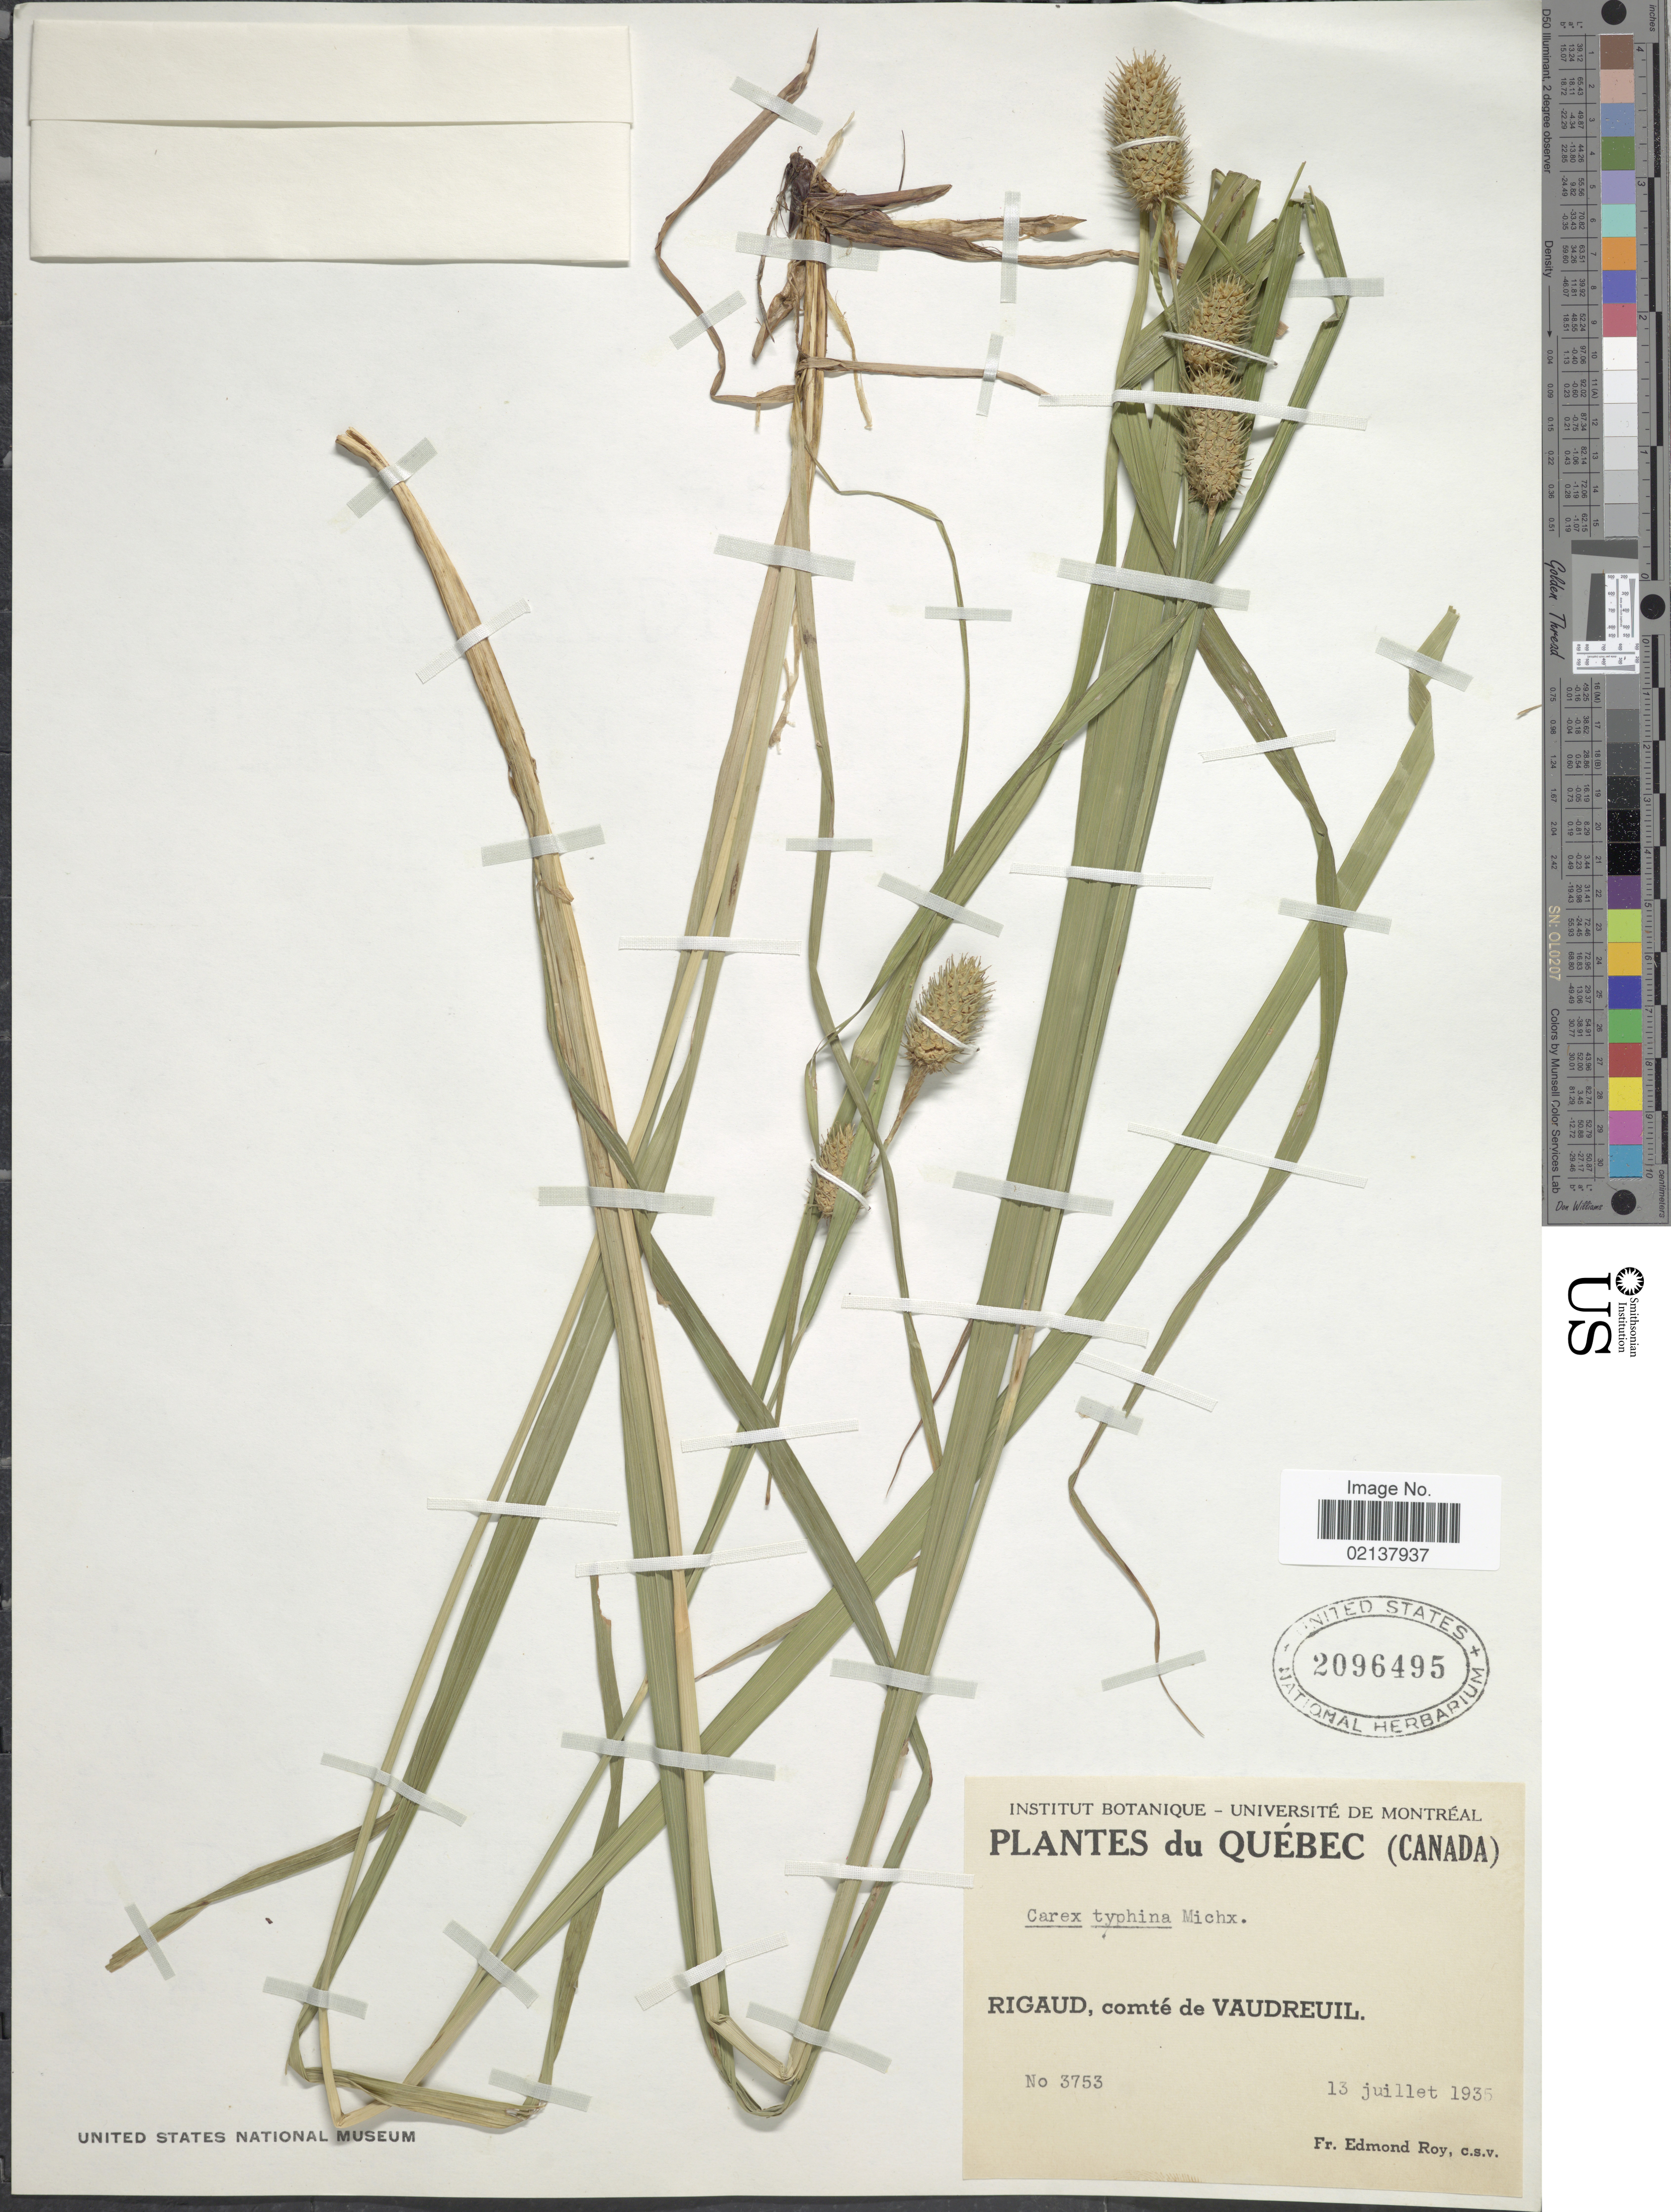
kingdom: Plantae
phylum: Tracheophyta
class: Liliopsida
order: Poales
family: Cyperaceae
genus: Carex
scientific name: Carex typhina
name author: Michx.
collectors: E. Roy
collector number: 3753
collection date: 1935-07-13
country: Canada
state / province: Quebec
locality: Rigaud, comte de Vaudreuil.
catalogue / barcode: US 2096495